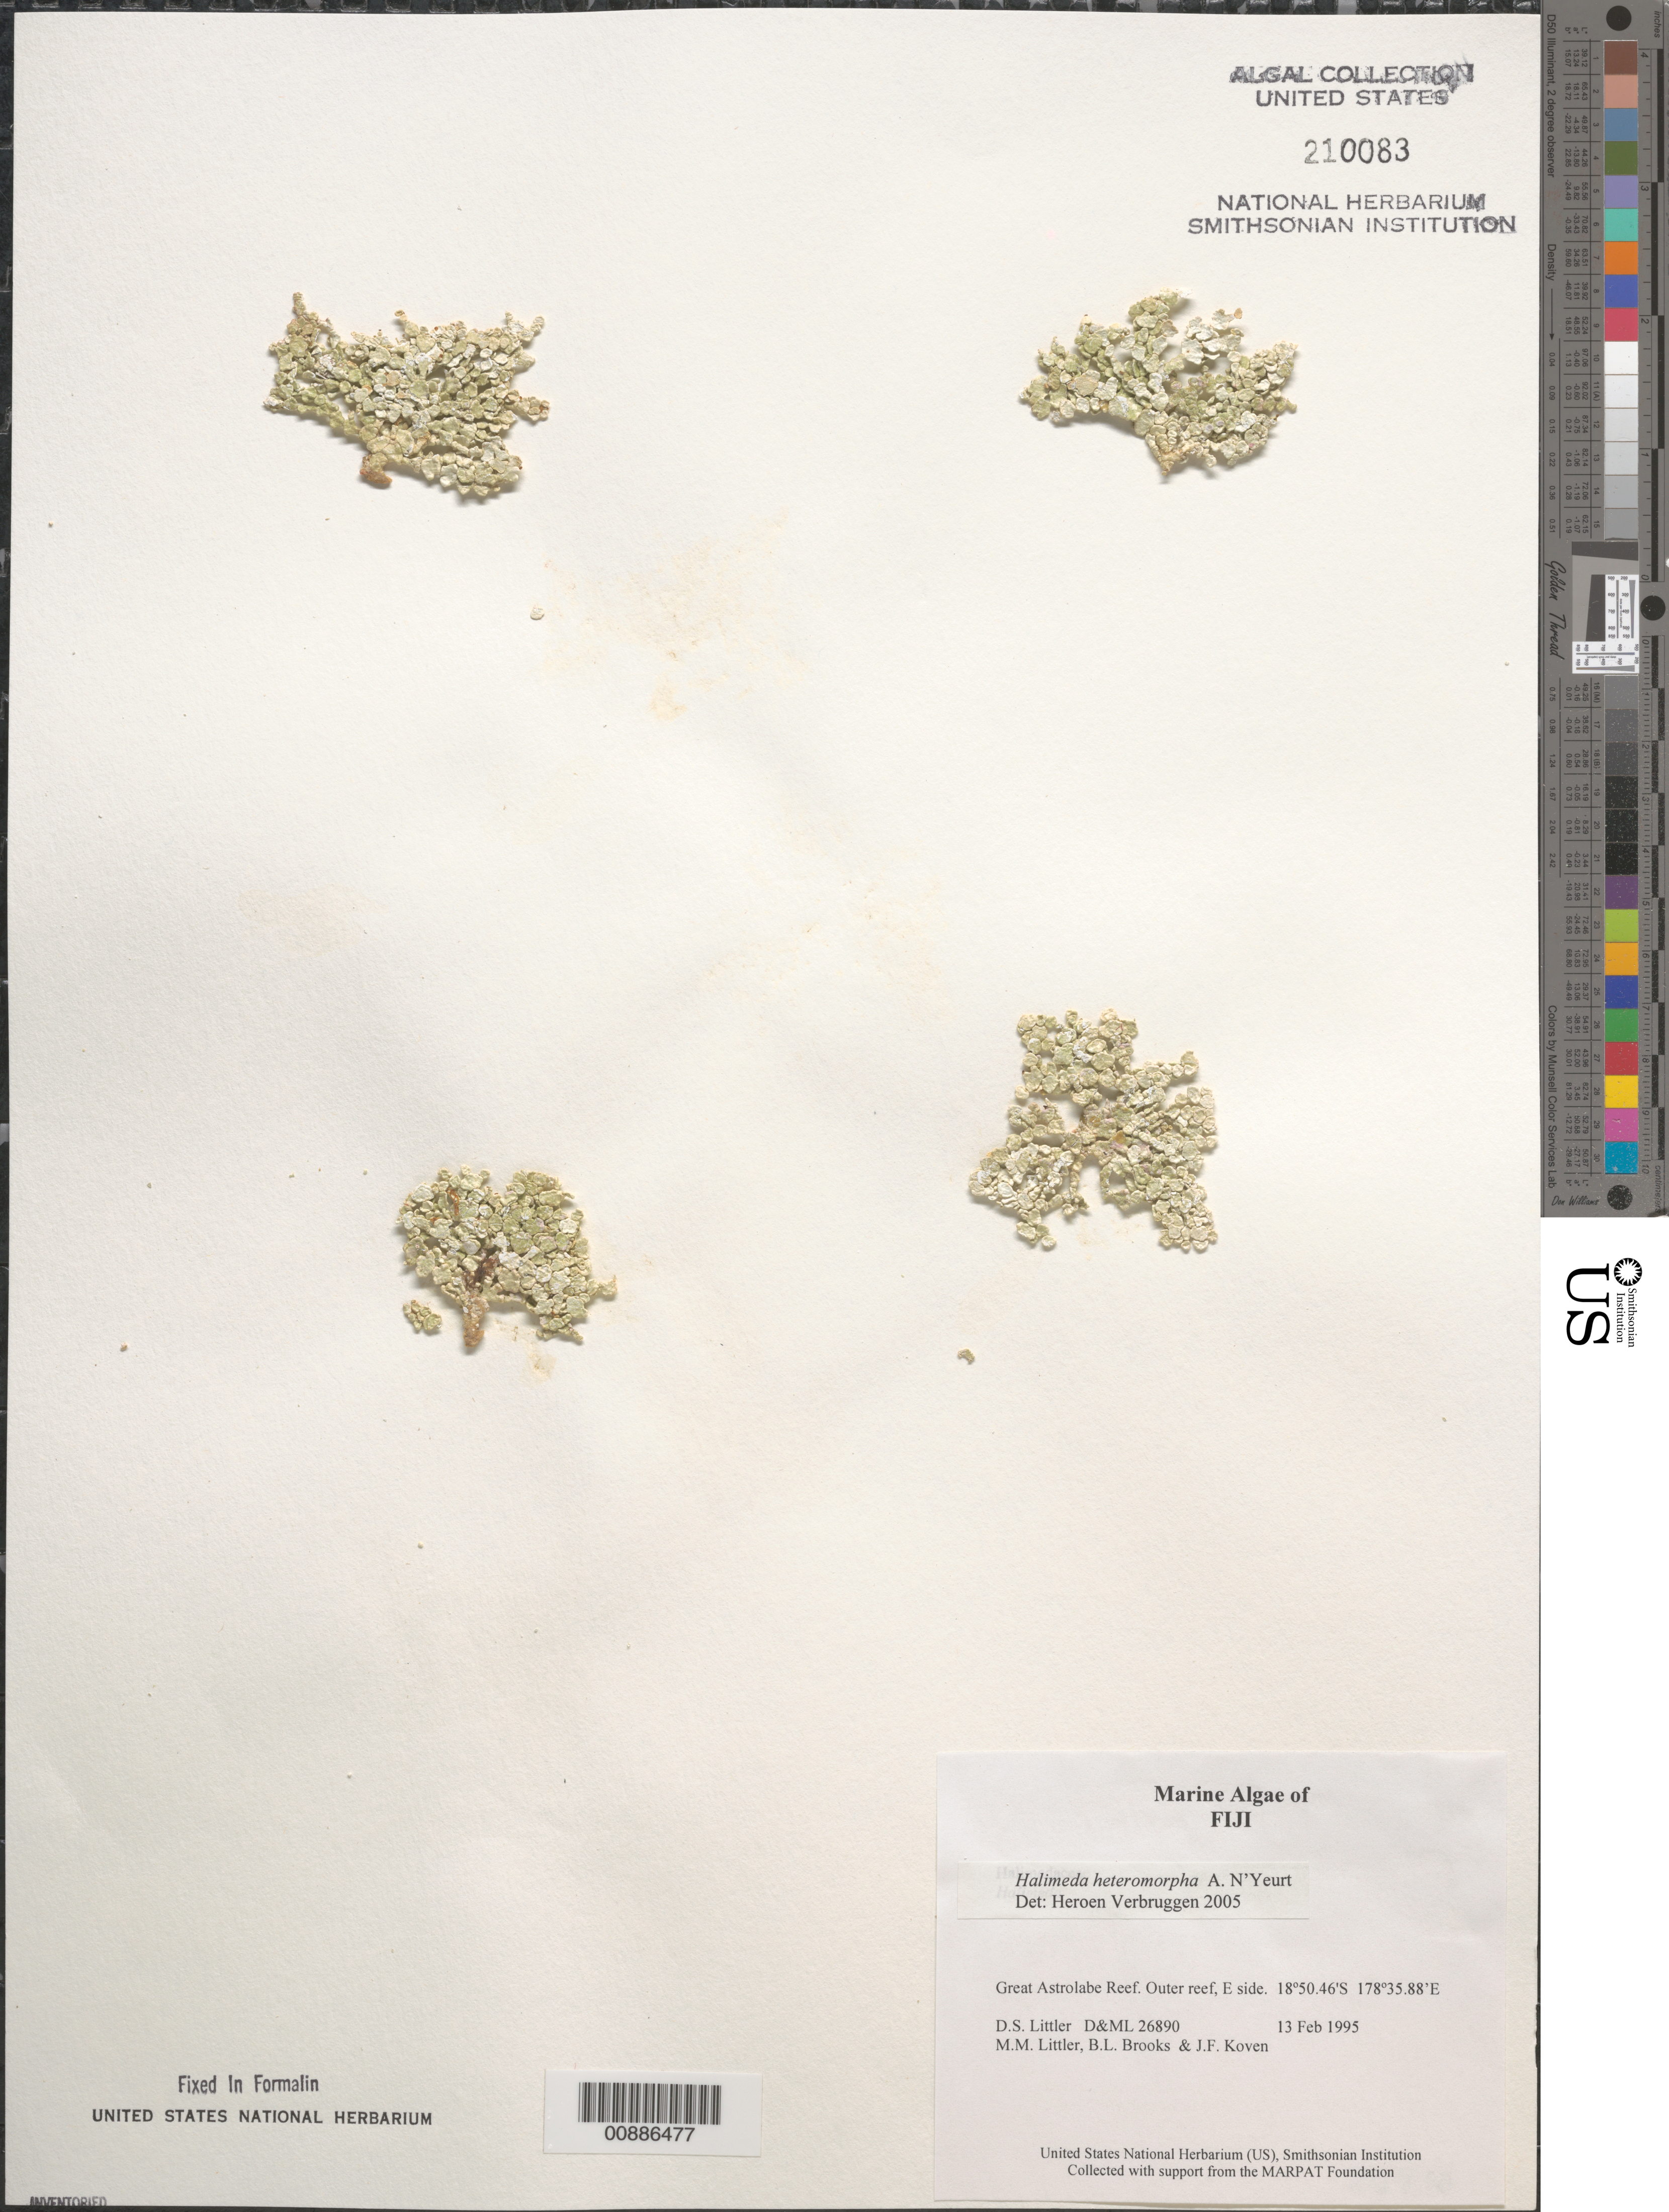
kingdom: Plantae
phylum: Chlorophyta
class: Ulvophyceae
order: Bryopsidales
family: Halimedaceae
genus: Halimeda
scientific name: Halimeda heteromorpha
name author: N'Yeurt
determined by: Verbruggen, H.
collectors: D. S. Littler, M. M. Littler, B. Brooks & J. Koven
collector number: D&ML 26890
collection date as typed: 13 Feb 1995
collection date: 1995-02-13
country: Fiji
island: Great Astrolabe Reef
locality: Great Astrolabe Reef, outer reef, east side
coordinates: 18 50.46'S, 178 35.88'E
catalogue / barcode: US 210083